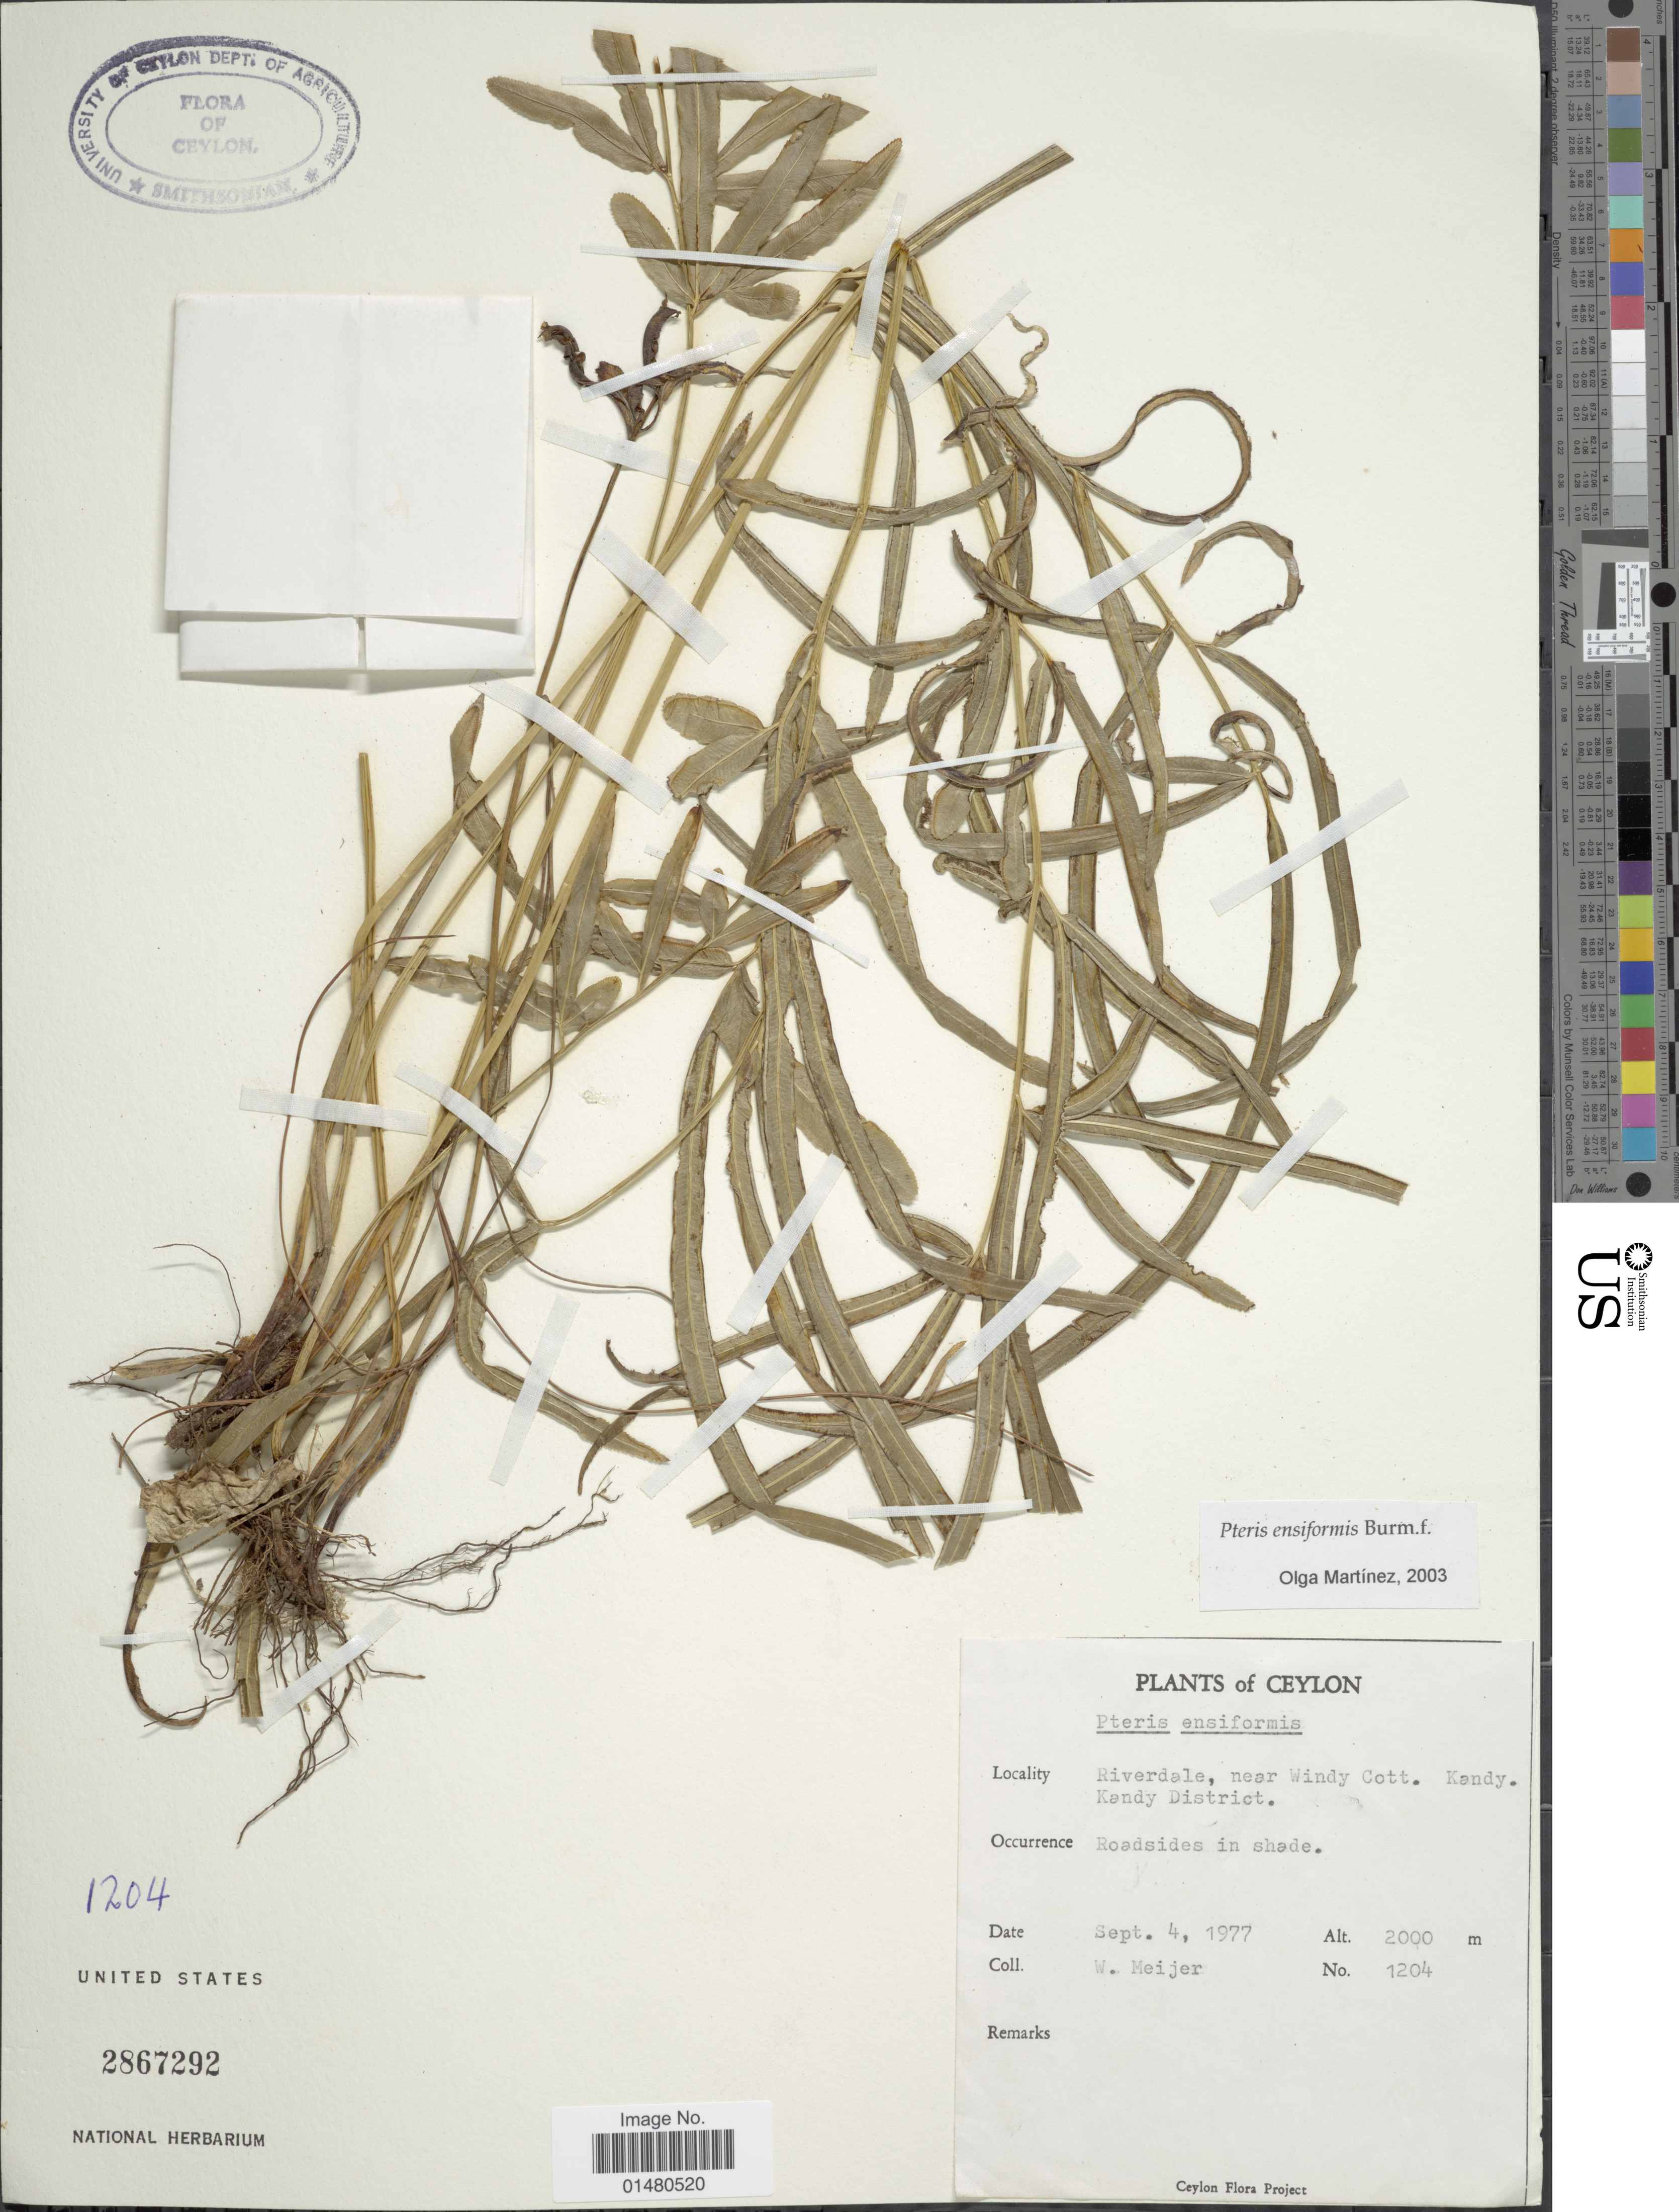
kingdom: Plantae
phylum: Tracheophyta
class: Polypodiopsida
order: Polypodiales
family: Pteridaceae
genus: Pteris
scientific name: Pteris ensiformis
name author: Burm. f.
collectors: W. Meijer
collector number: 1204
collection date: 1977-09-04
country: Sri Lanka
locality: Ceylon, Riverdale, near Windy Cott. Kandy Kandy District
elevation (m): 2000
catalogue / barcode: US 2867292